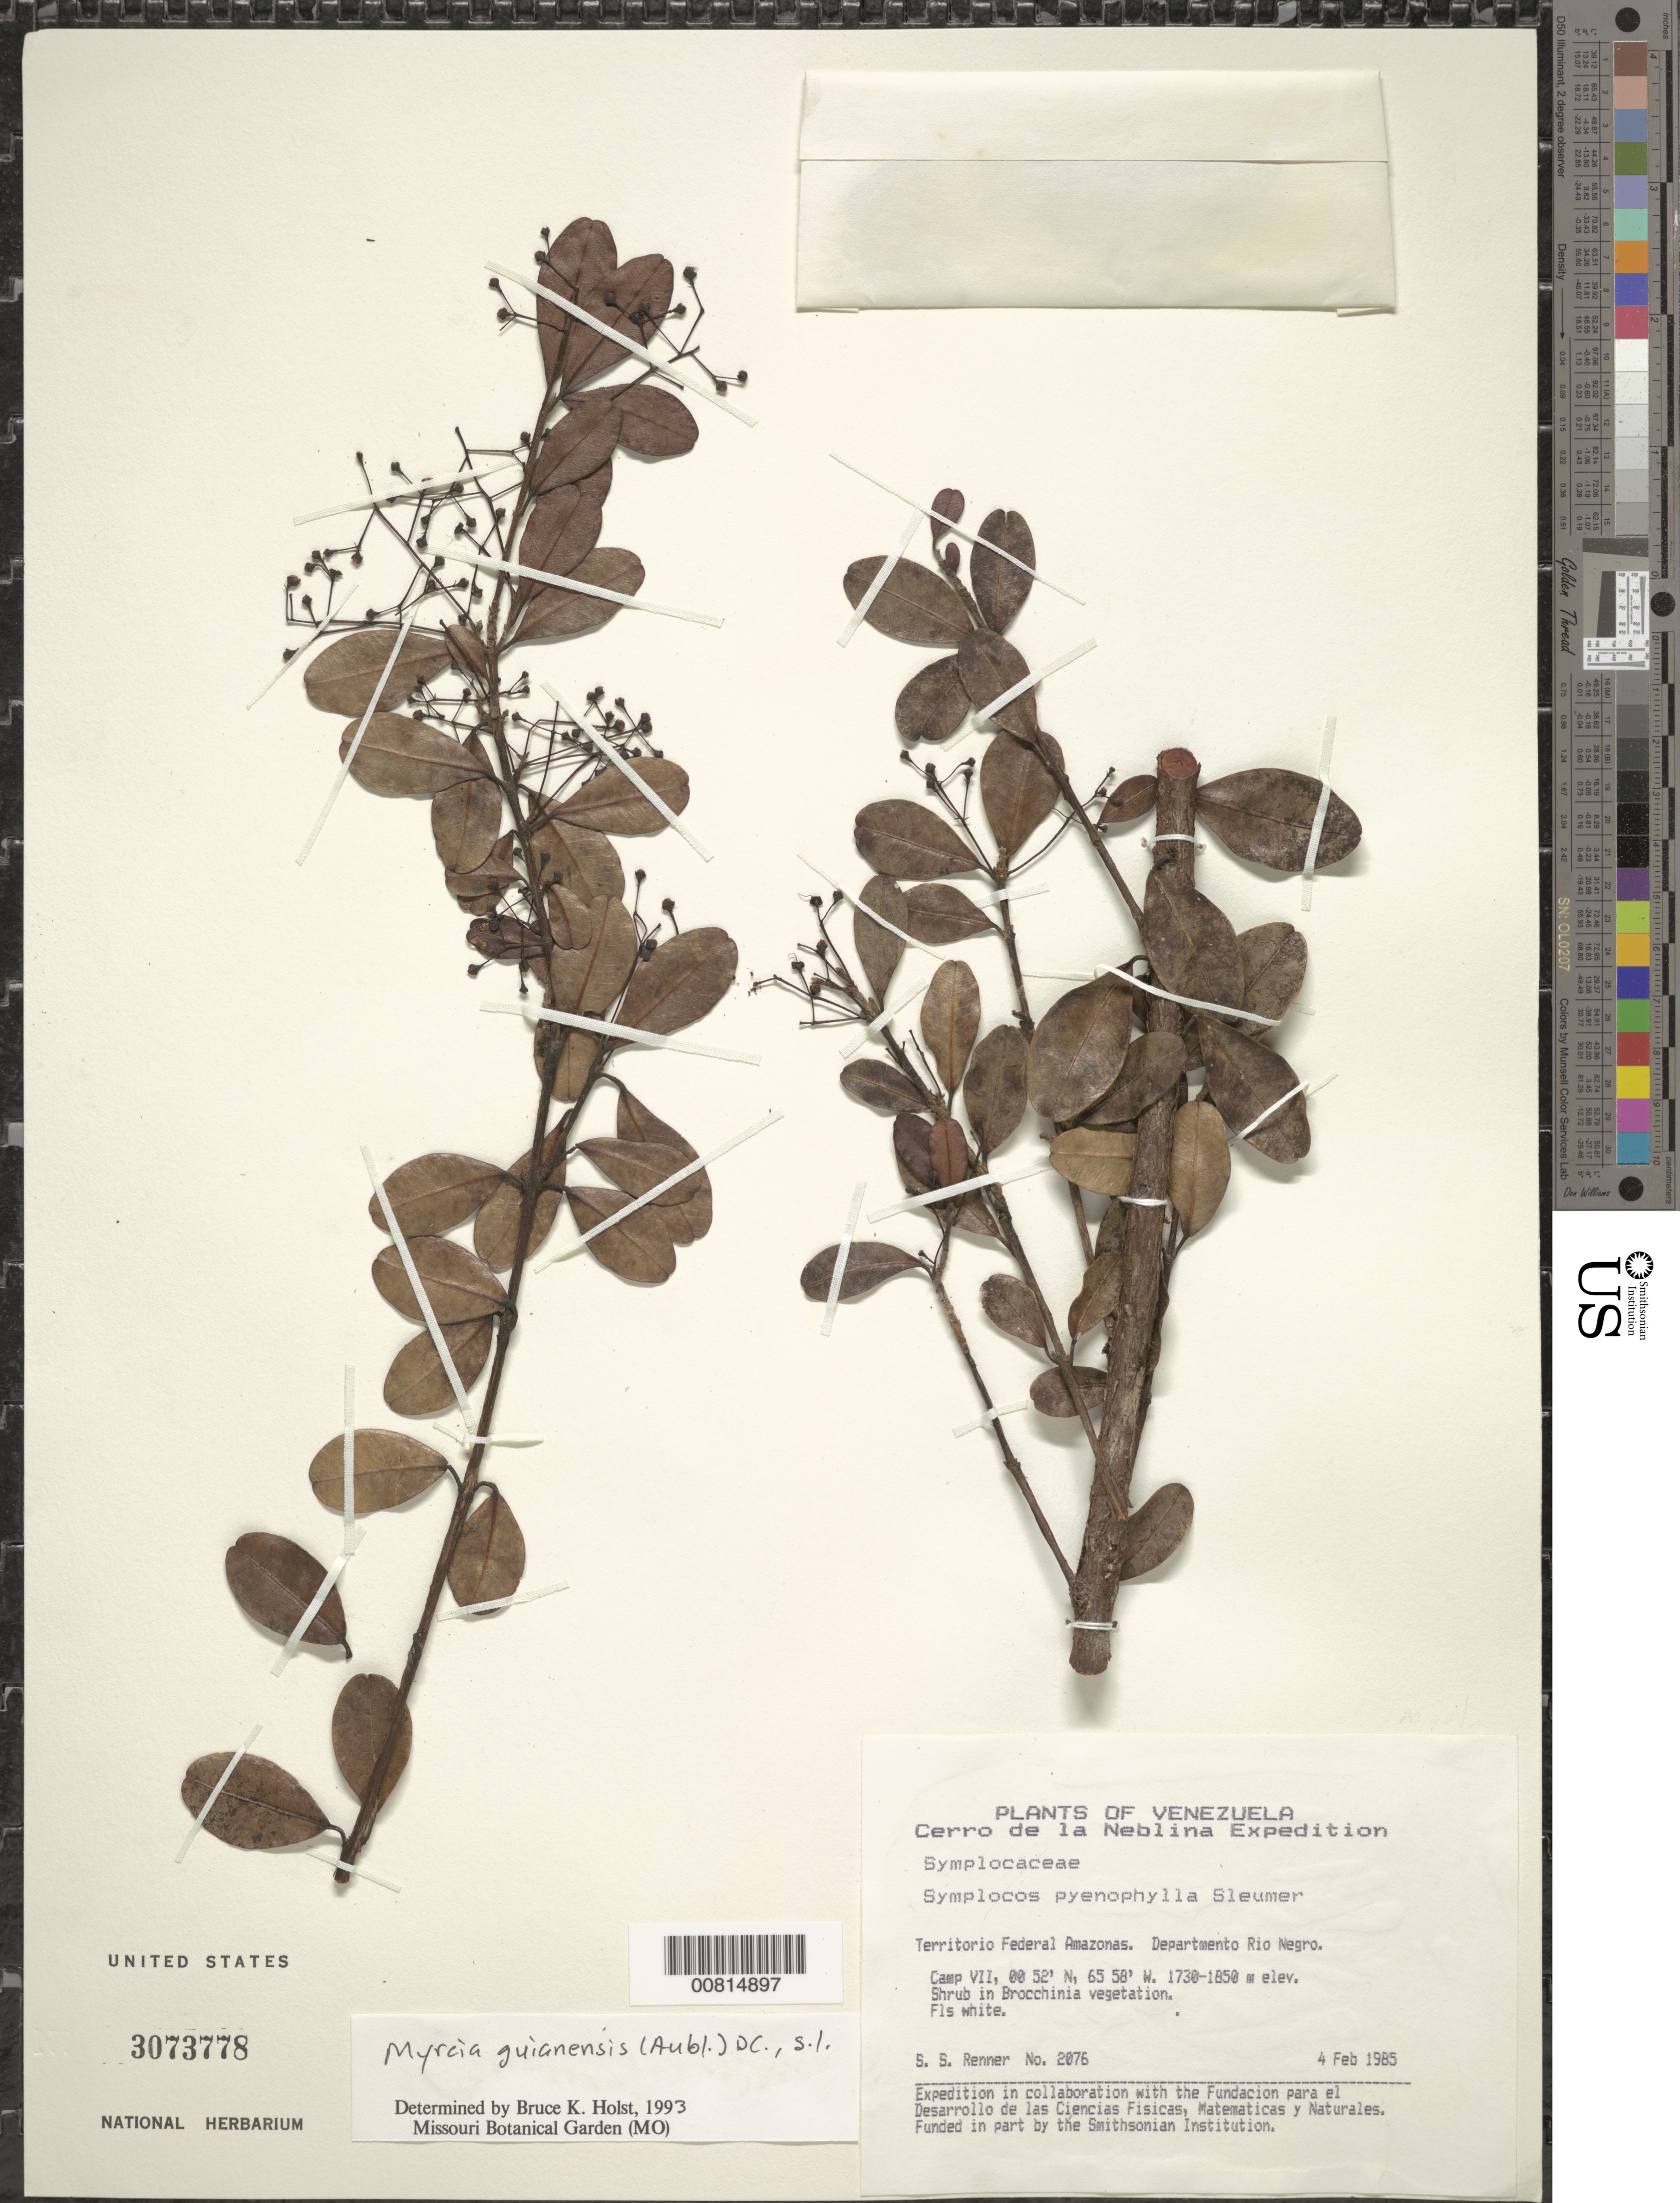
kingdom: Plantae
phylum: Tracheophyta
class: Magnoliopsida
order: Myrtales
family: Myrtaceae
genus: Myrcia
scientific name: Myrcia guianensis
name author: (Aubl.) DC.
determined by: Holst, Bruce K.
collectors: S. S. Renner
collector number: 2076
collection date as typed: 4-Feb-85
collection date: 1985-02-04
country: Venezuela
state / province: Amazonas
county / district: Río Negro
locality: Cerro de la Neblina, Camp VII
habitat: Brocchinia vegetation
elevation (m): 1730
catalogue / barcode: US 3073778